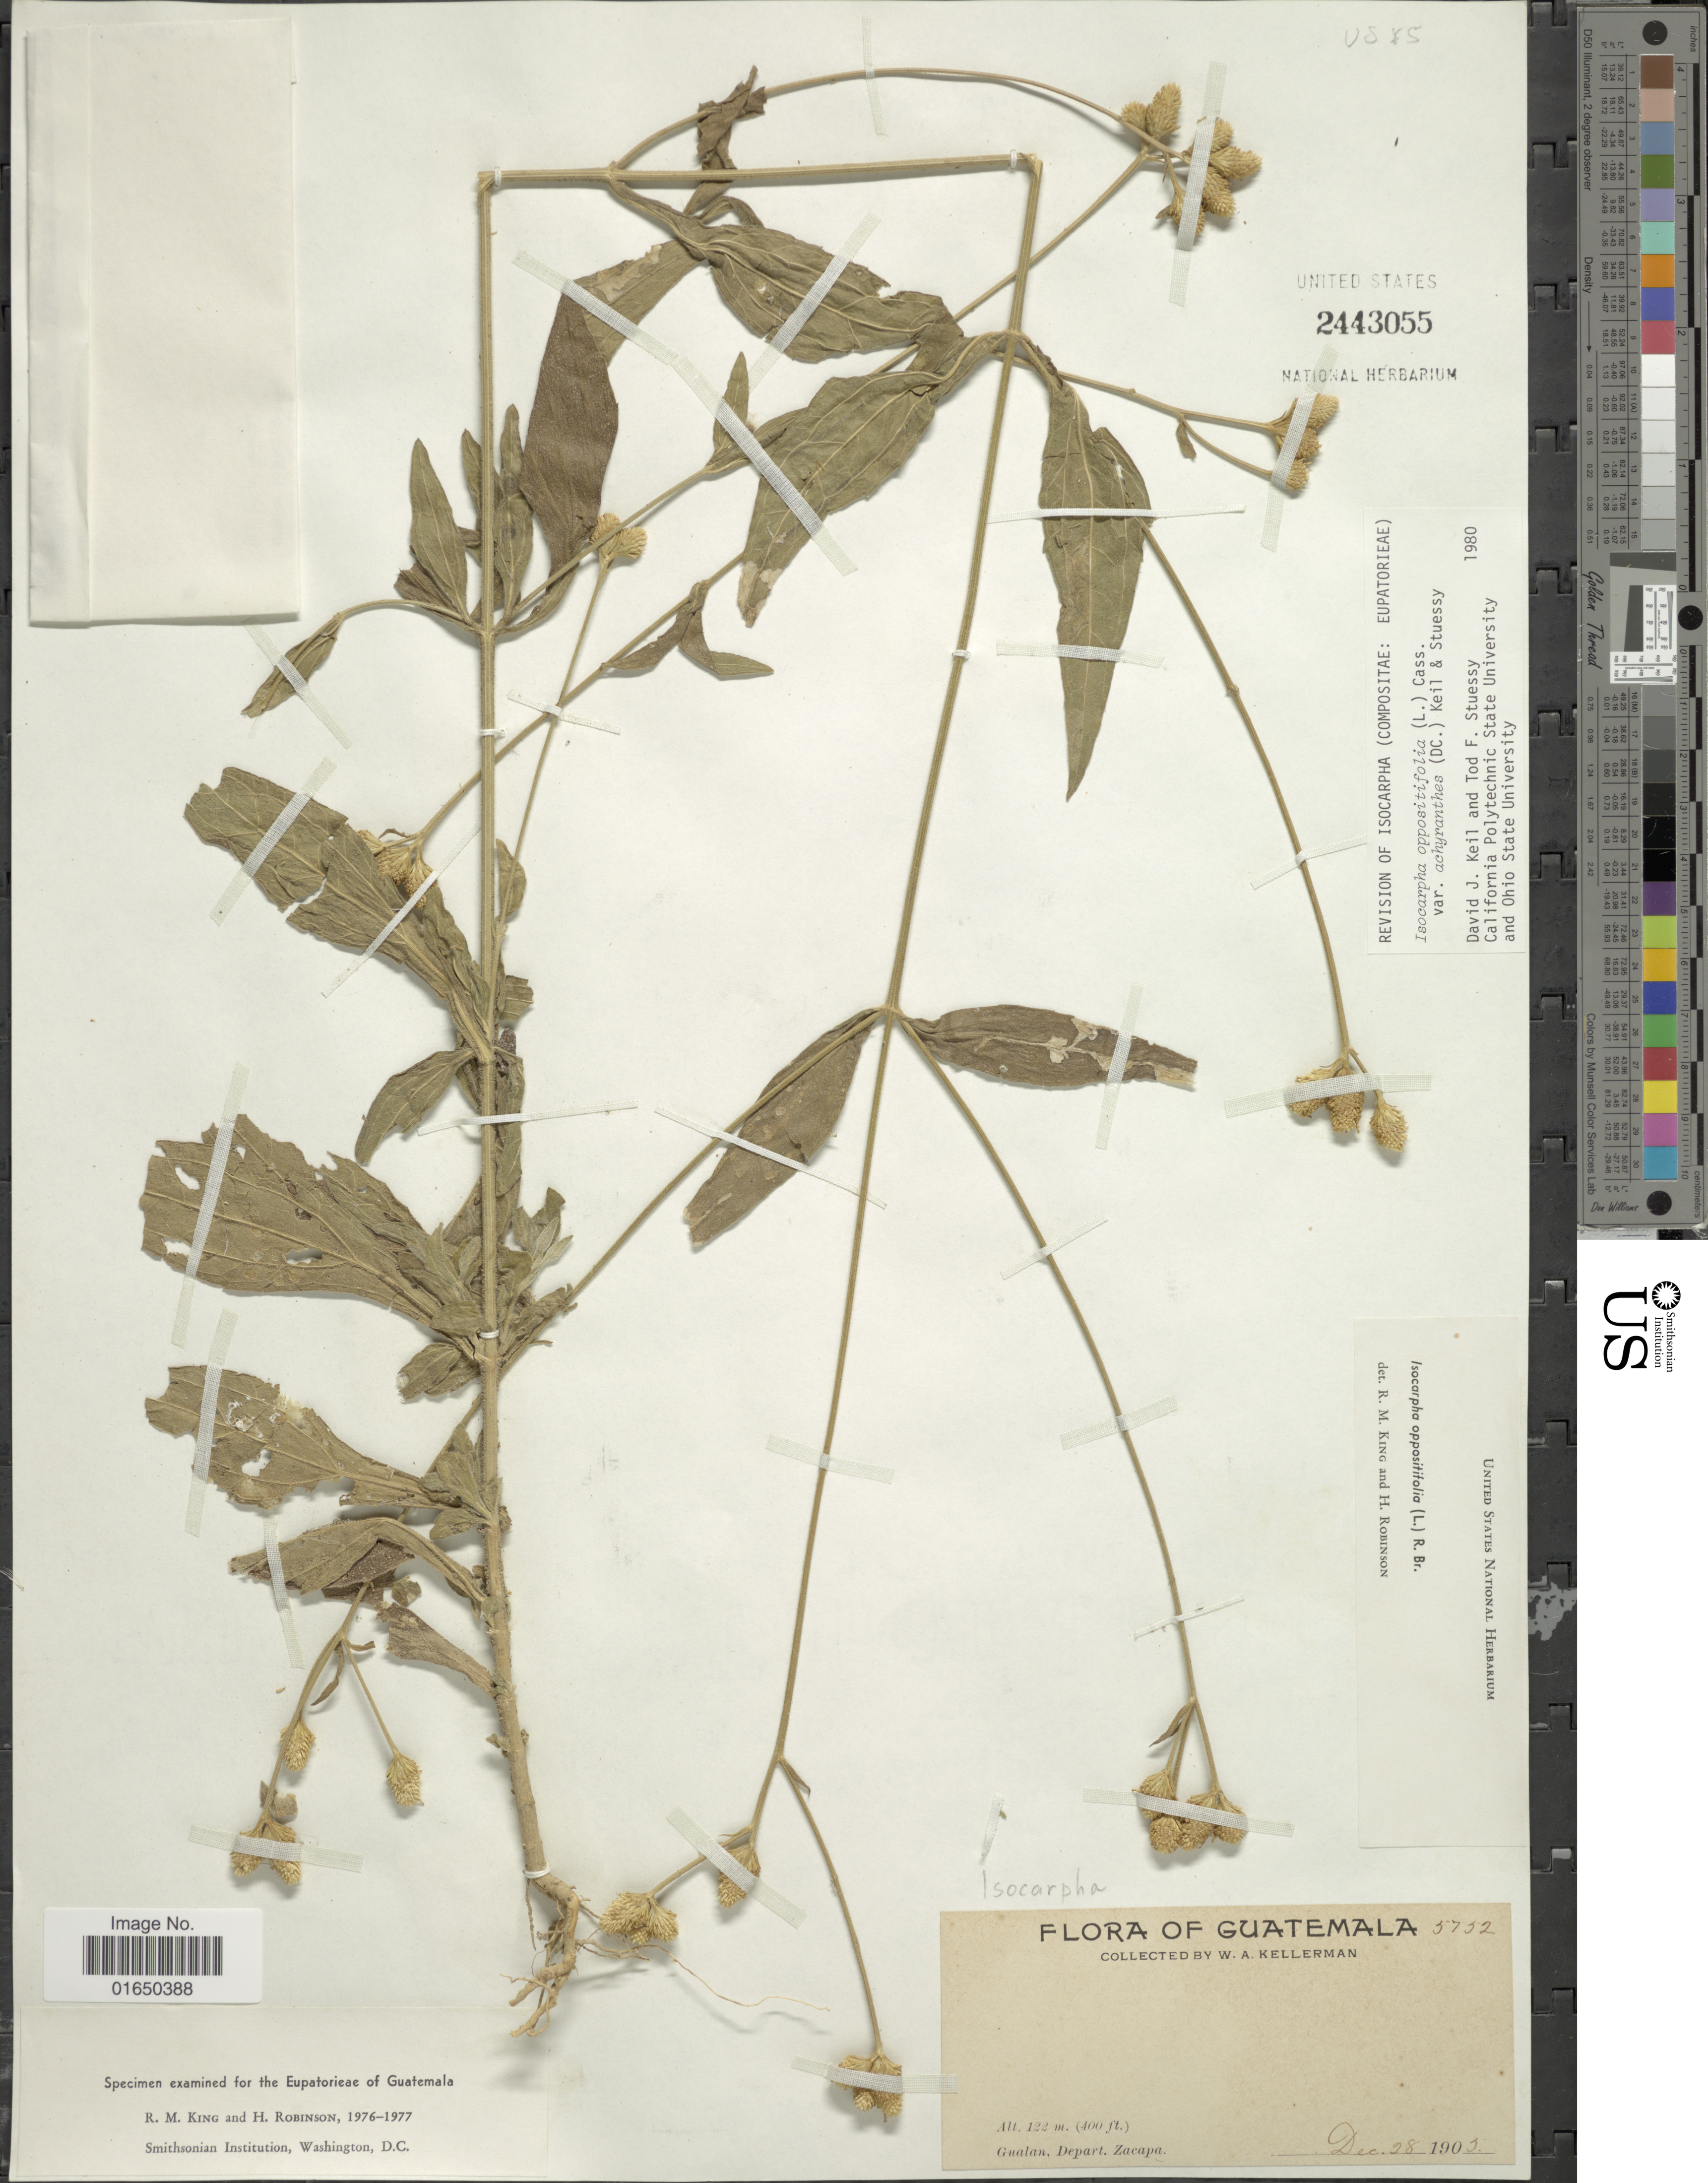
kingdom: Plantae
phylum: Tracheophyta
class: Magnoliopsida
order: Asterales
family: Asteraceae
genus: Isocarpha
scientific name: Isocarpha oppositifolia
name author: (L.) Cass.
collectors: W. Kellerman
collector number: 5752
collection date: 1902-12-28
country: Guatemala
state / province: Zacapa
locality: Gualan, Depart. Zacapa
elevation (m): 122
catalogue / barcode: US 2443055